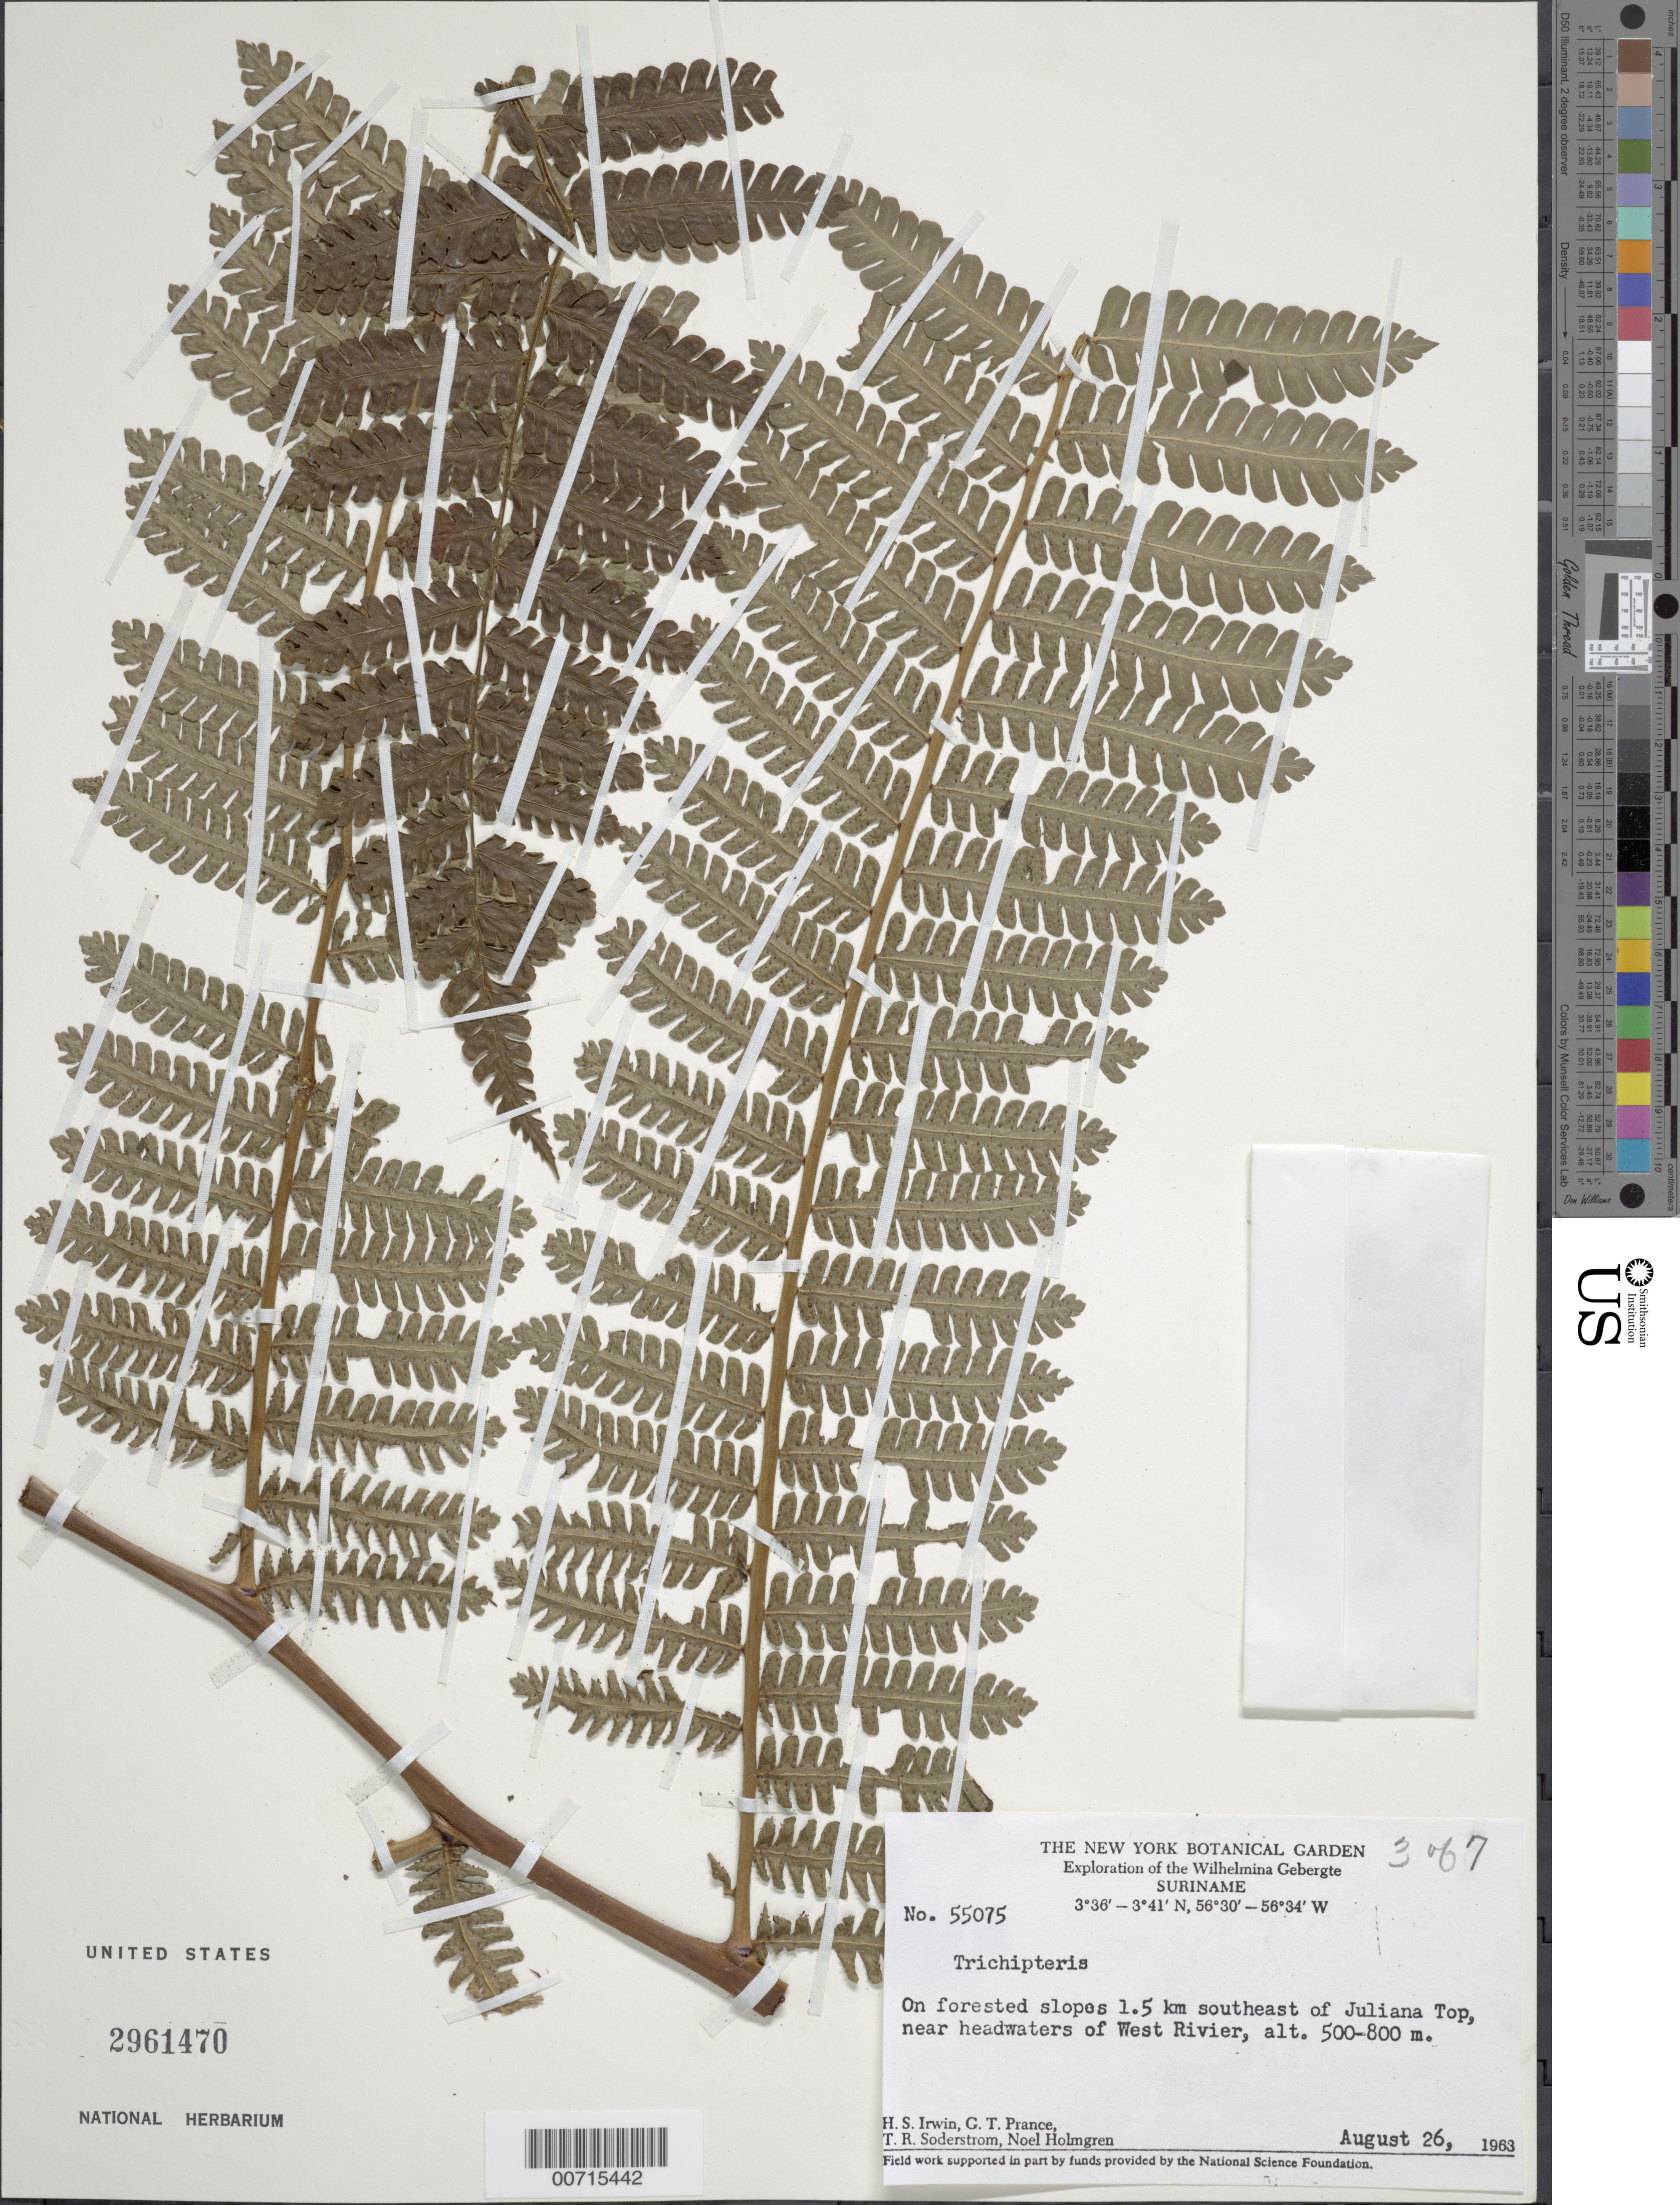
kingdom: Plantae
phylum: Tracheophyta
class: Polypodiopsida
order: Cyatheales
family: Cyatheaceae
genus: Cyathea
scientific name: Cyathea sp.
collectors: H. Irwin, G. T. Prance, T. R. Soderstrom & N. H. Holmgren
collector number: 55075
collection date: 1963-08-26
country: Suriname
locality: Wilhelmina Gebergte, on forested slopes 1.5 km southeast of Juliana Top, near headwaters of West Rivier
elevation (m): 500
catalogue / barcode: US 2961470